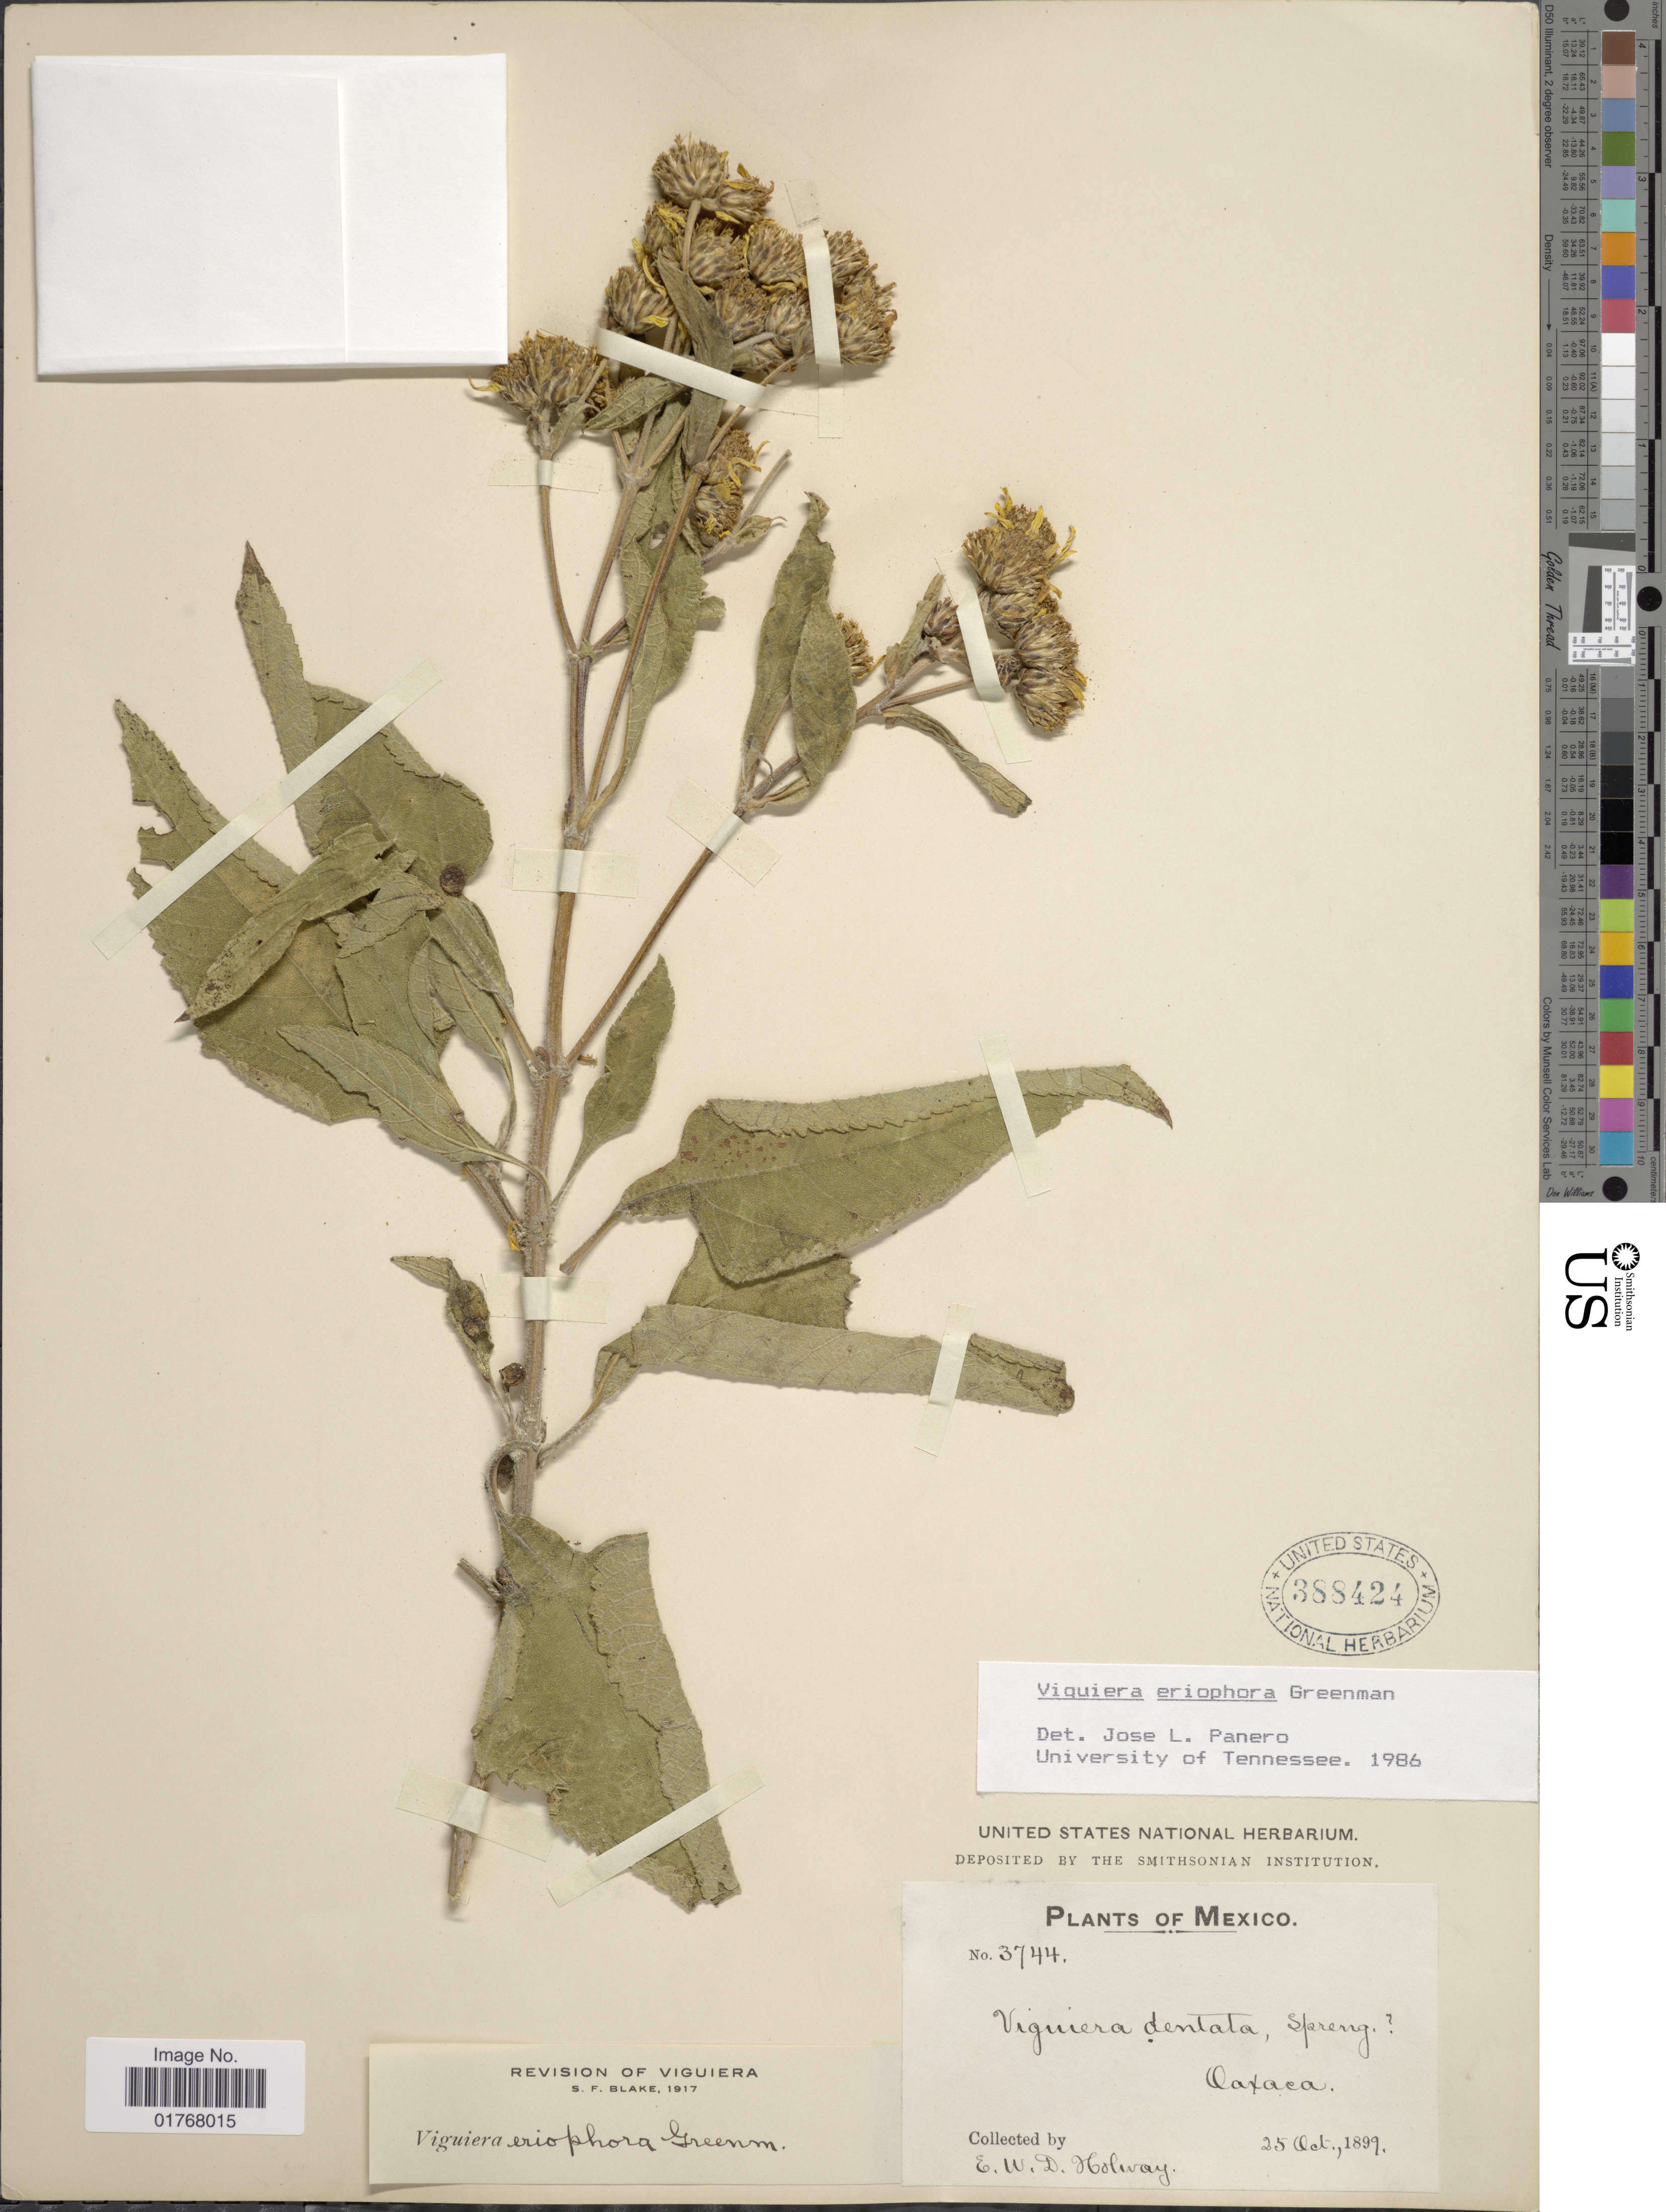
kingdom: Plantae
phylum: Tracheophyta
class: Magnoliopsida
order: Asterales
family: Asteraceae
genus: Viguiera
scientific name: Viguiera eriophora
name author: Greenm.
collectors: E. W. D. Holway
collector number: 3744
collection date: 1899-10-25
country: Mexico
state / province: Oaxaca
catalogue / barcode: US 388424